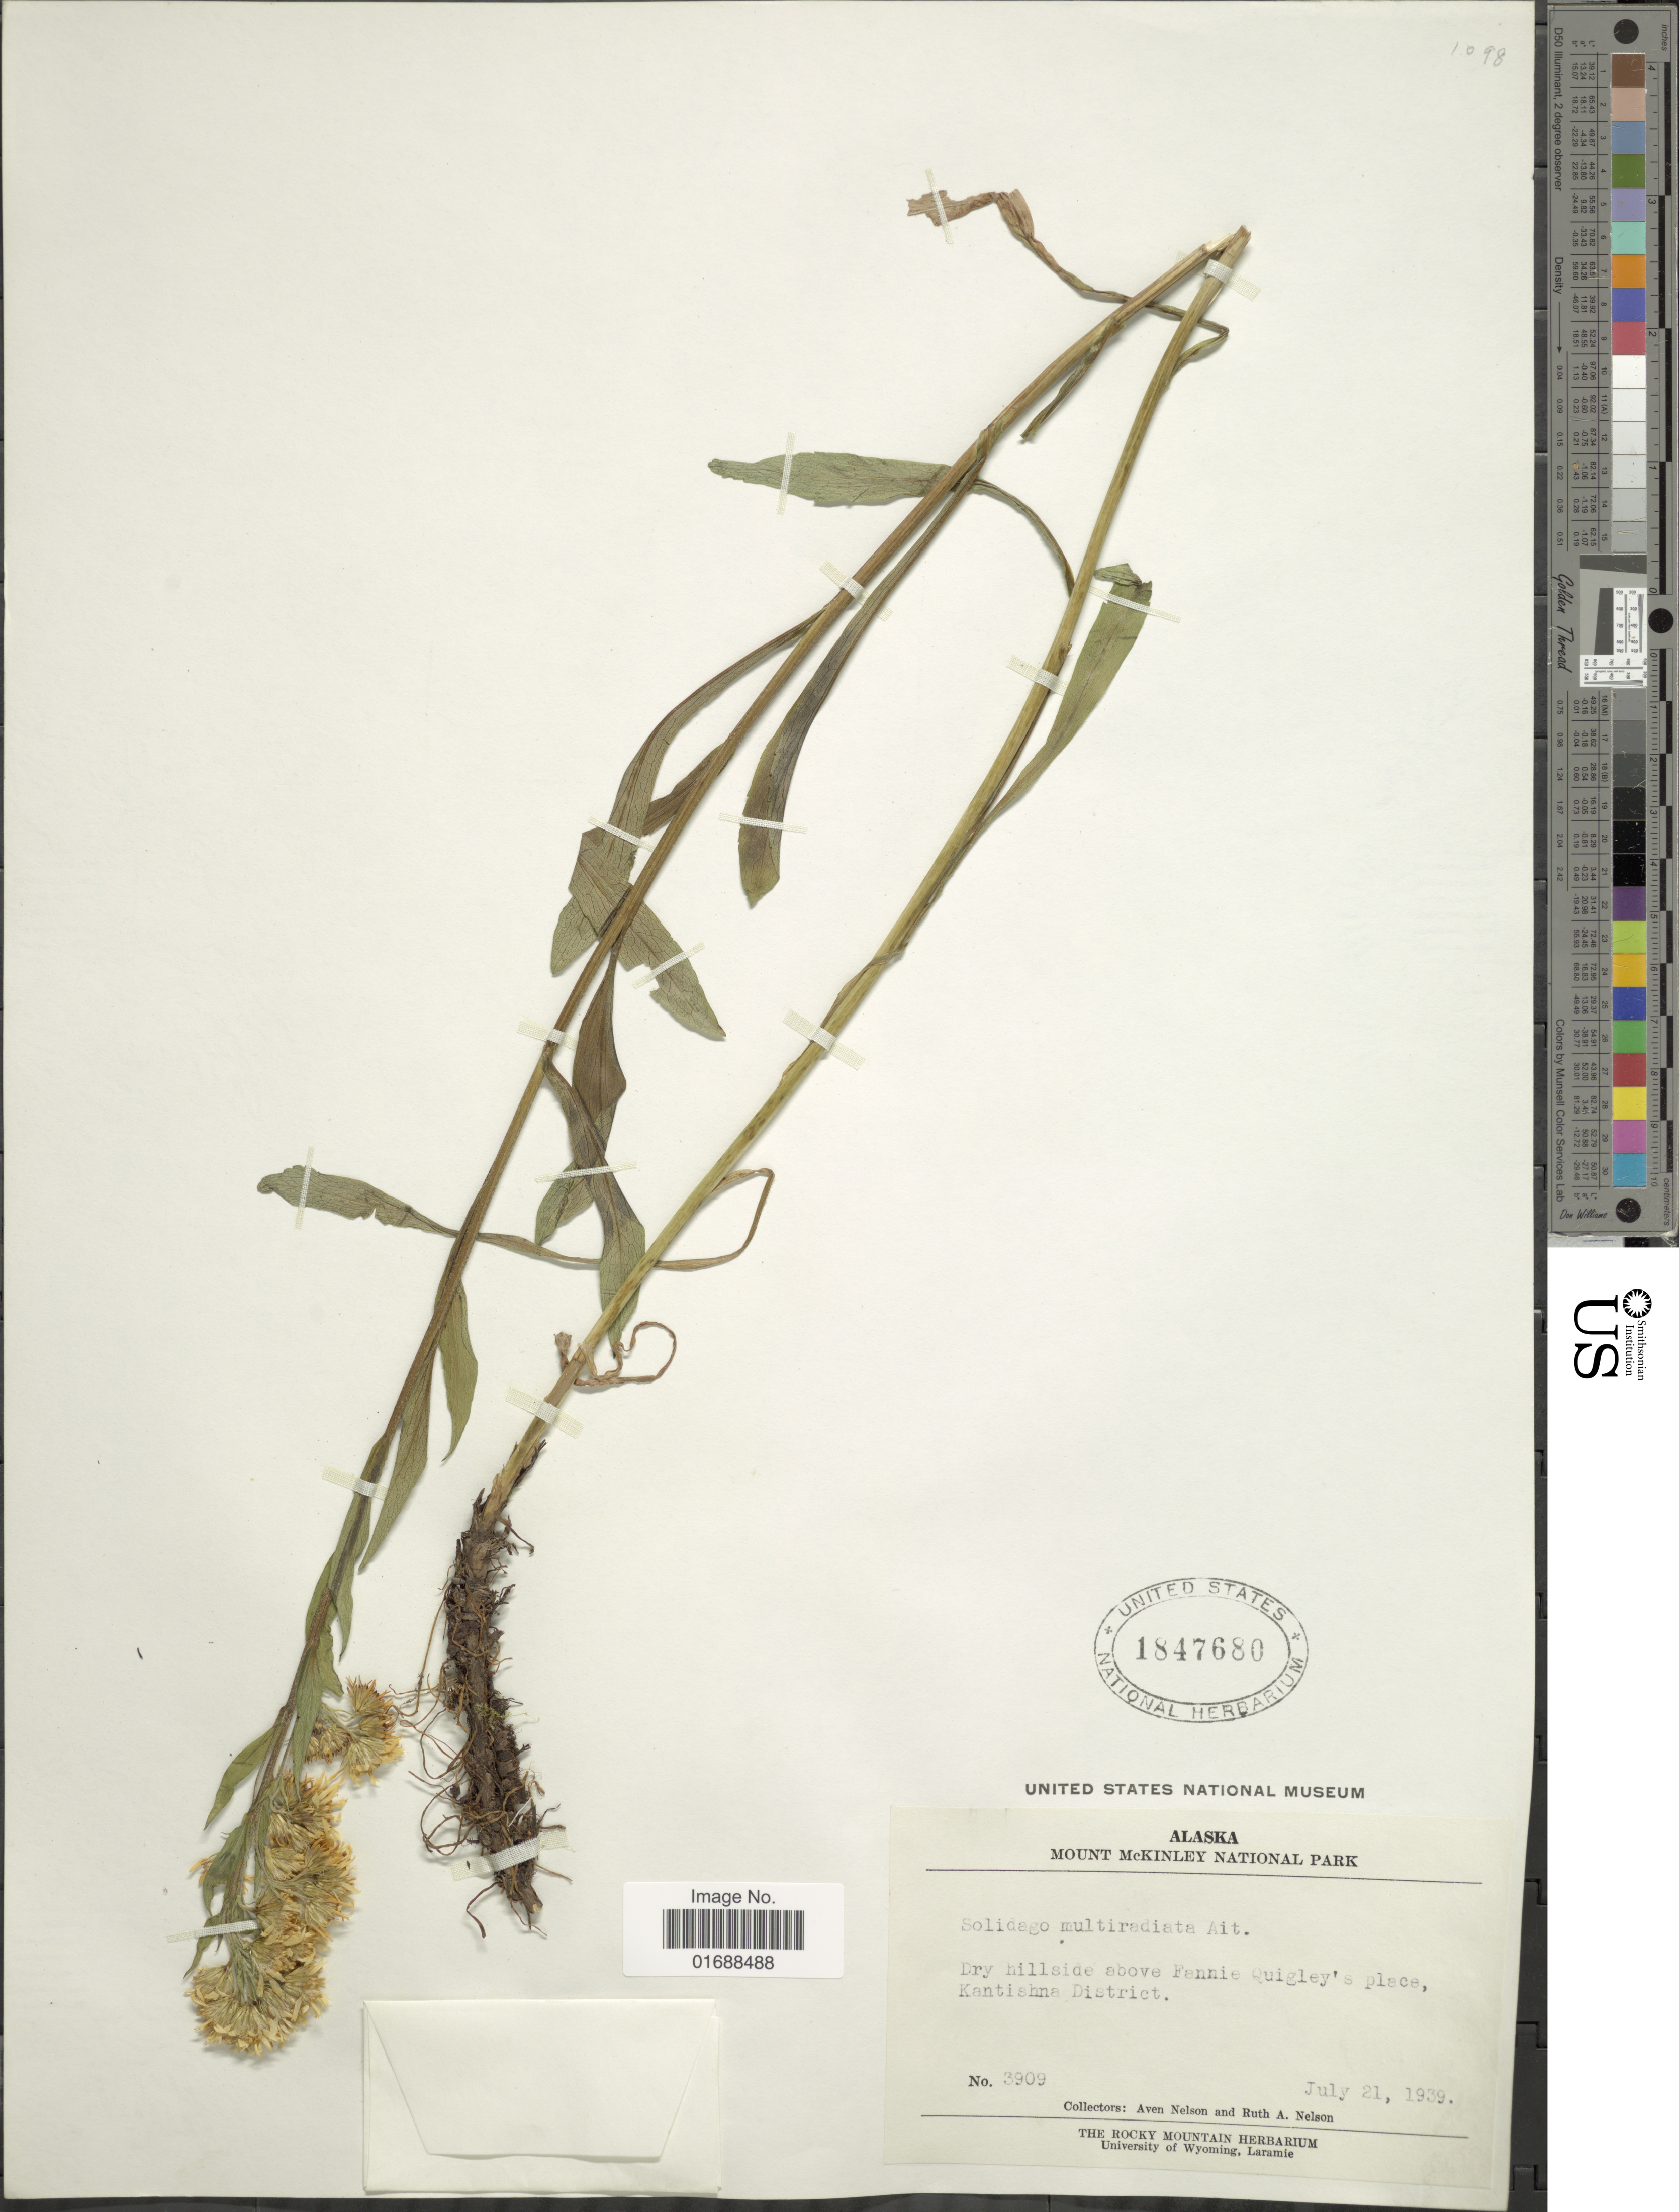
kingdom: Plantae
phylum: Tracheophyta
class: Magnoliopsida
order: Asterales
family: Asteraceae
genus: Solidago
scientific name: Solidago multiradiata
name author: Aiton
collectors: A. Nelson & R. A. Nelson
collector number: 3903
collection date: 1939-07-21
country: United States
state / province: Alaska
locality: Mount McKinley National Park, Dry hillside above Fannie Quigley's place, Kantishna District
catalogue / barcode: US 1847680